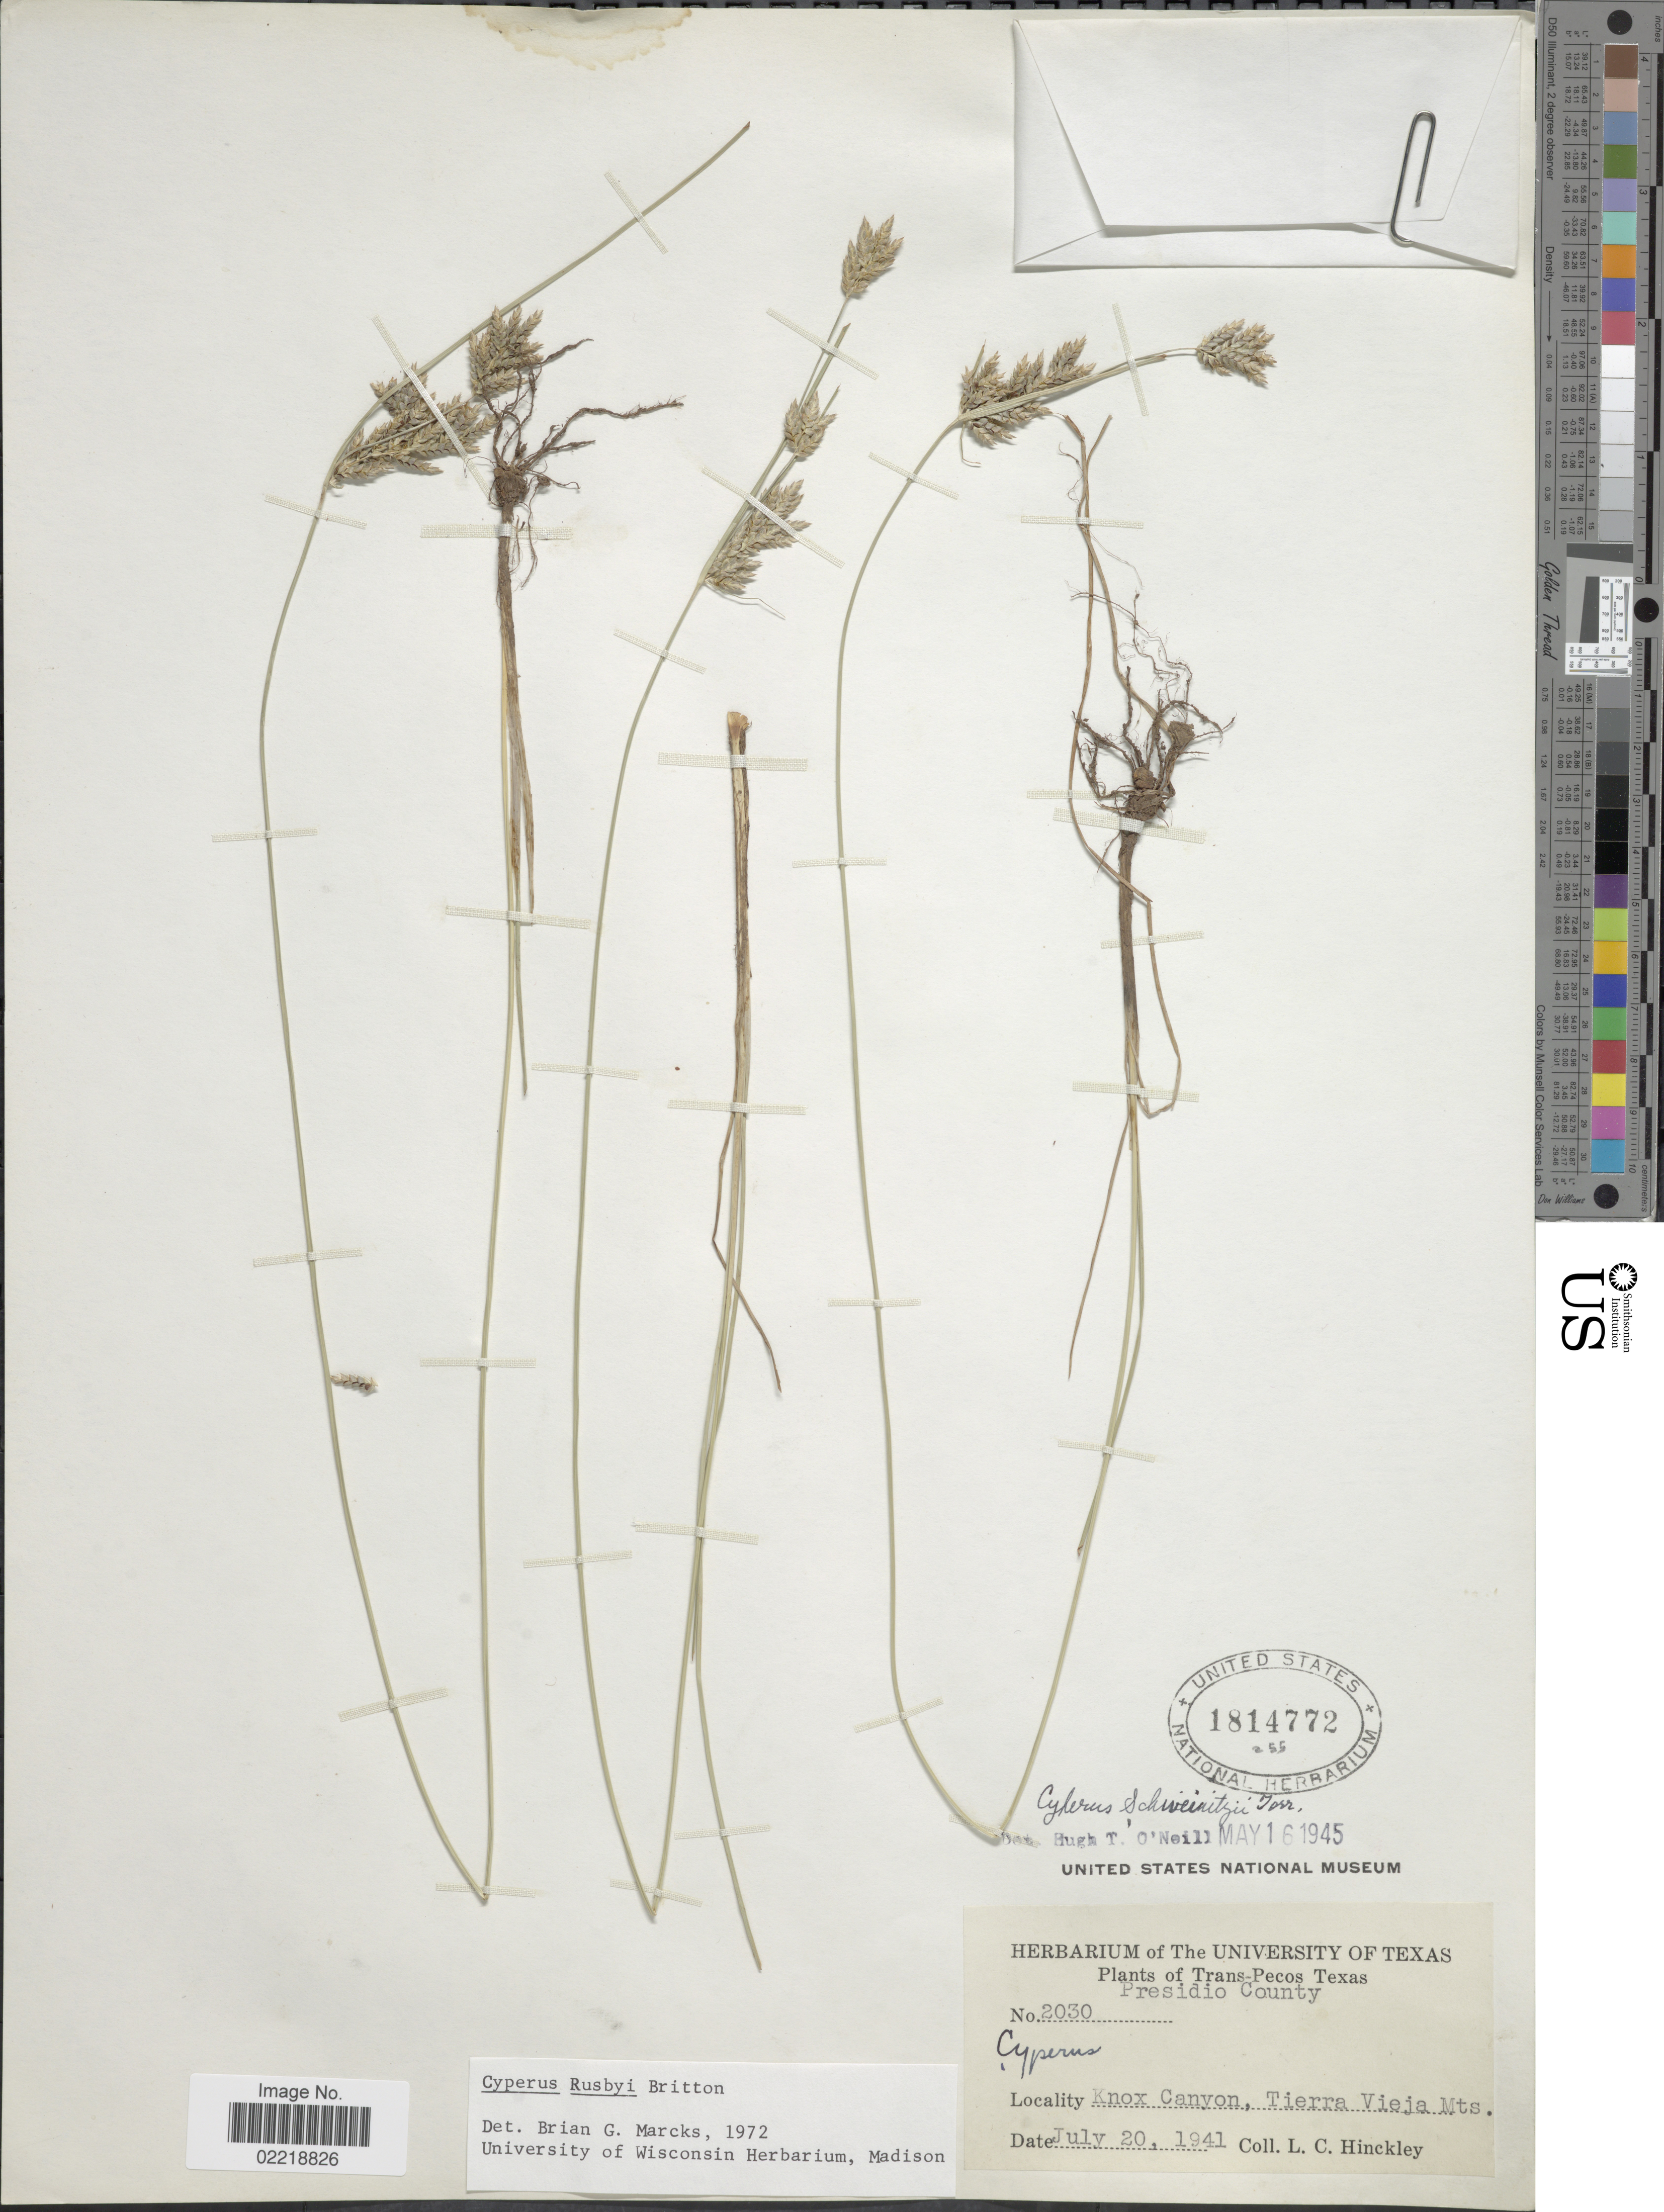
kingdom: Plantae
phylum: Tracheophyta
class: Liliopsida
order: Poales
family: Cyperaceae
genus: Cyperus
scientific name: Cyperus sphaerolepis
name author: Boeckeler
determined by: Strong, Mark T., (BOT), Smithsonian Institution - National Museum of Natural History (UNITED STATES)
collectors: L. Hinckley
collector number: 2030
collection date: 1941-07-20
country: United States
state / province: Texas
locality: Trans-Pecos Tecos, Presidio County, Knox Canyon, Tierra Vieja Mts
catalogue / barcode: US 1814772